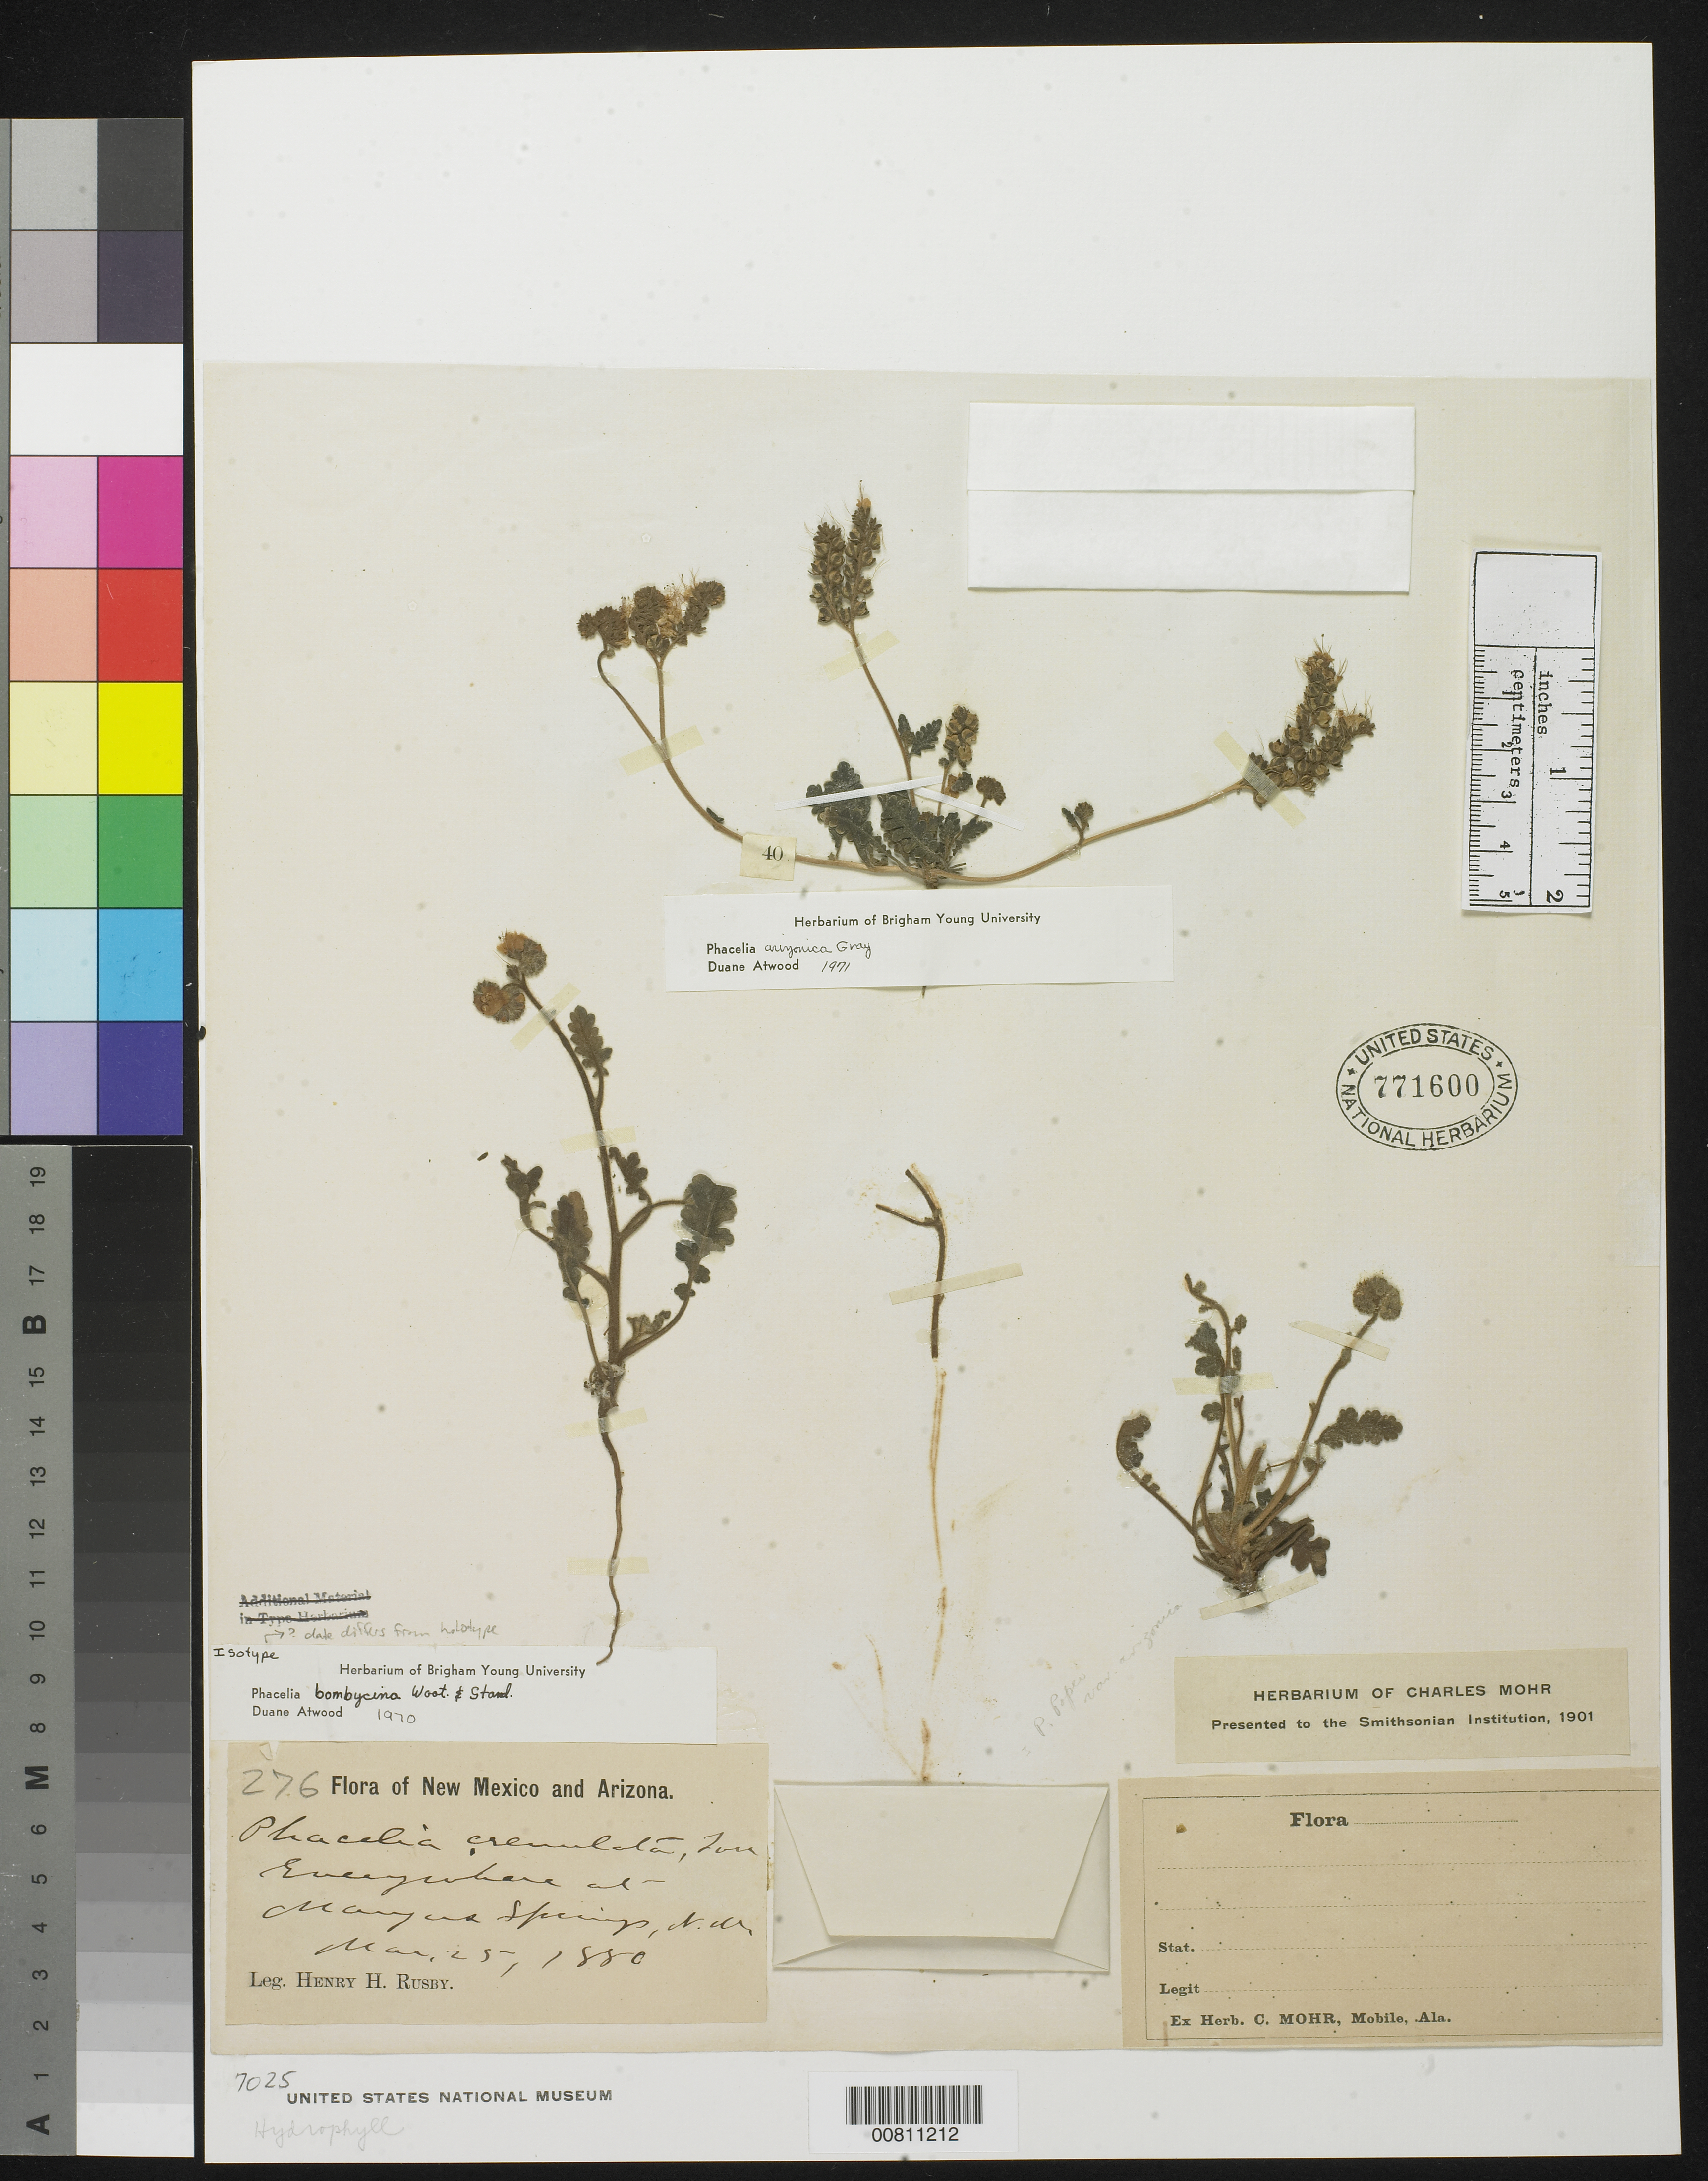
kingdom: Plantae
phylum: Tracheophyta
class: Magnoliopsida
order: Boraginales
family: Hydrophyllaceae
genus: Phacelia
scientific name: Phacelia bombycina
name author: Wooton & Standl.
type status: Isotype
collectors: H. H. Rusby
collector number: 276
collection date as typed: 25 Mar 1880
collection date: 1880-03-25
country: United States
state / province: New Mexico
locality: Mangas Springs.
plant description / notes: Annotated as "isotype" by D. Atwood (1970) but note that collection date does not match specimen annotated as holotype.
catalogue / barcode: US 771600